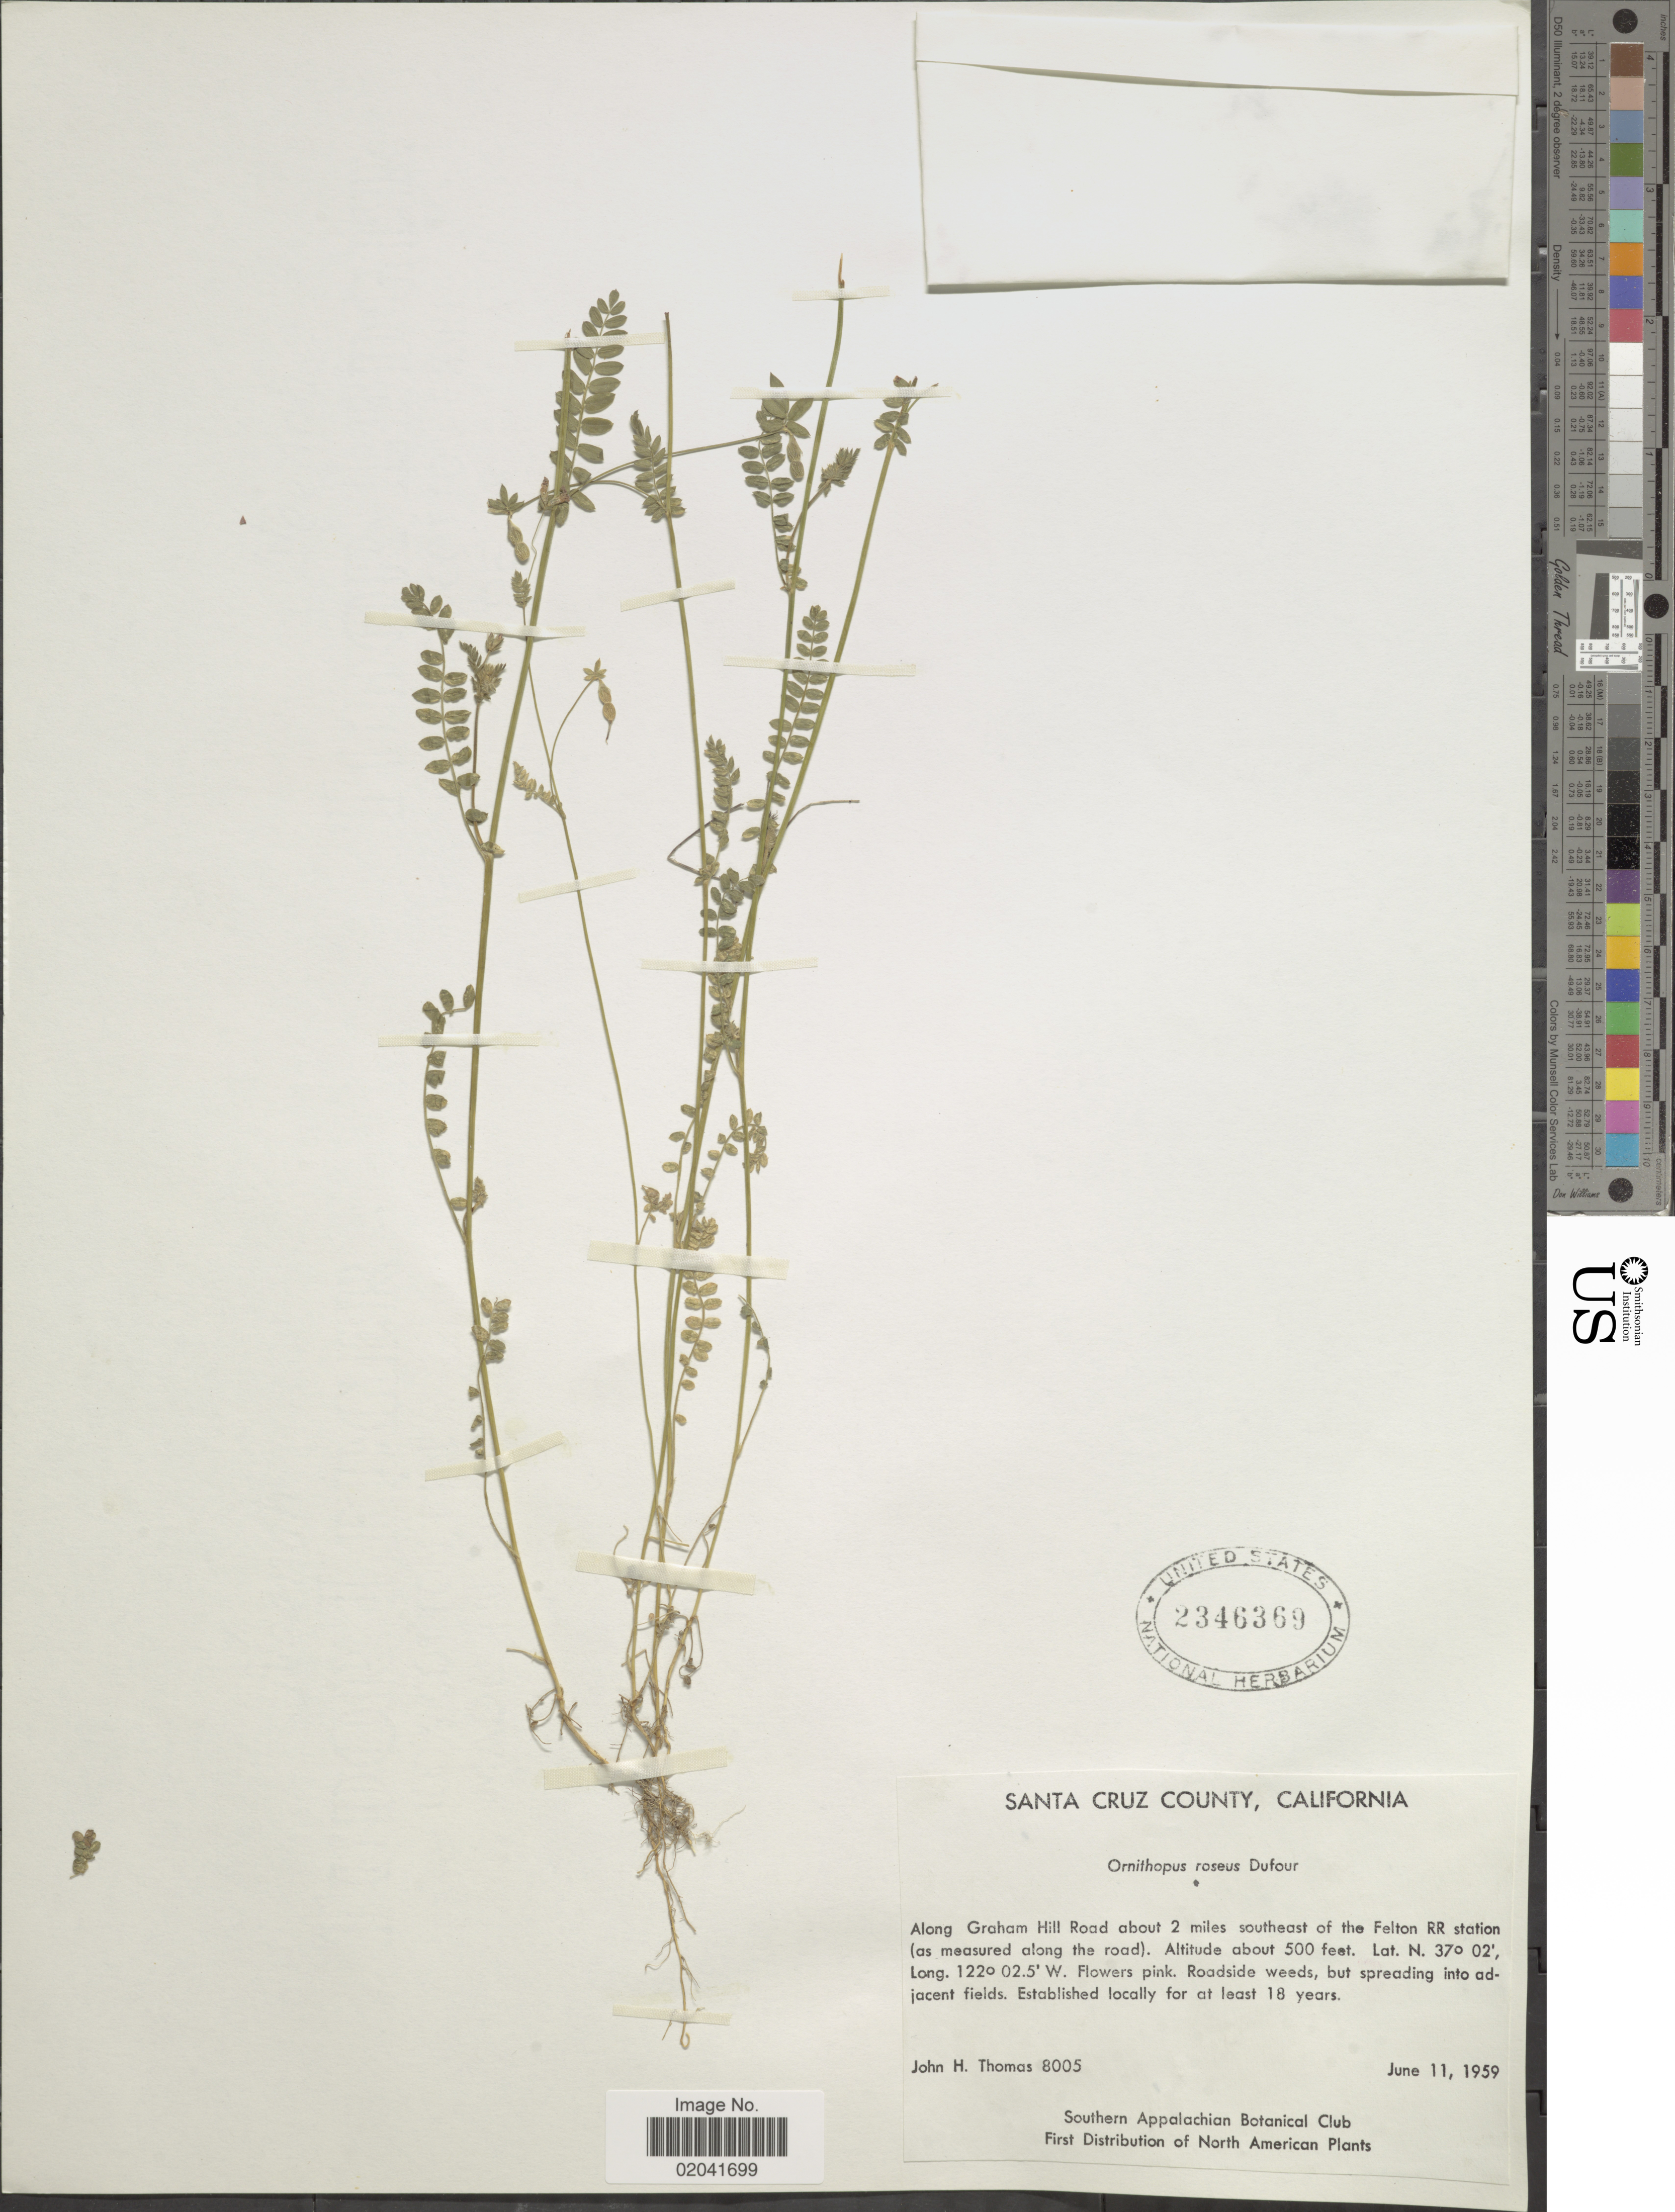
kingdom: Plantae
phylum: Tracheophyta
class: Magnoliopsida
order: Fabales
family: Fabaceae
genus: Ornithopus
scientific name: Ornithopus roseus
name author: Dufour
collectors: J. H. Thomas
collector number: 8005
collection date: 1959-06-11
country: United States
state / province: California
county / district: Santa Cruz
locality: Santa Cruz County, California, Along Graham Hill Road about 2 miles southeast of the Felton RR station (as measured along the road).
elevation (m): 152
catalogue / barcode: US 2346369